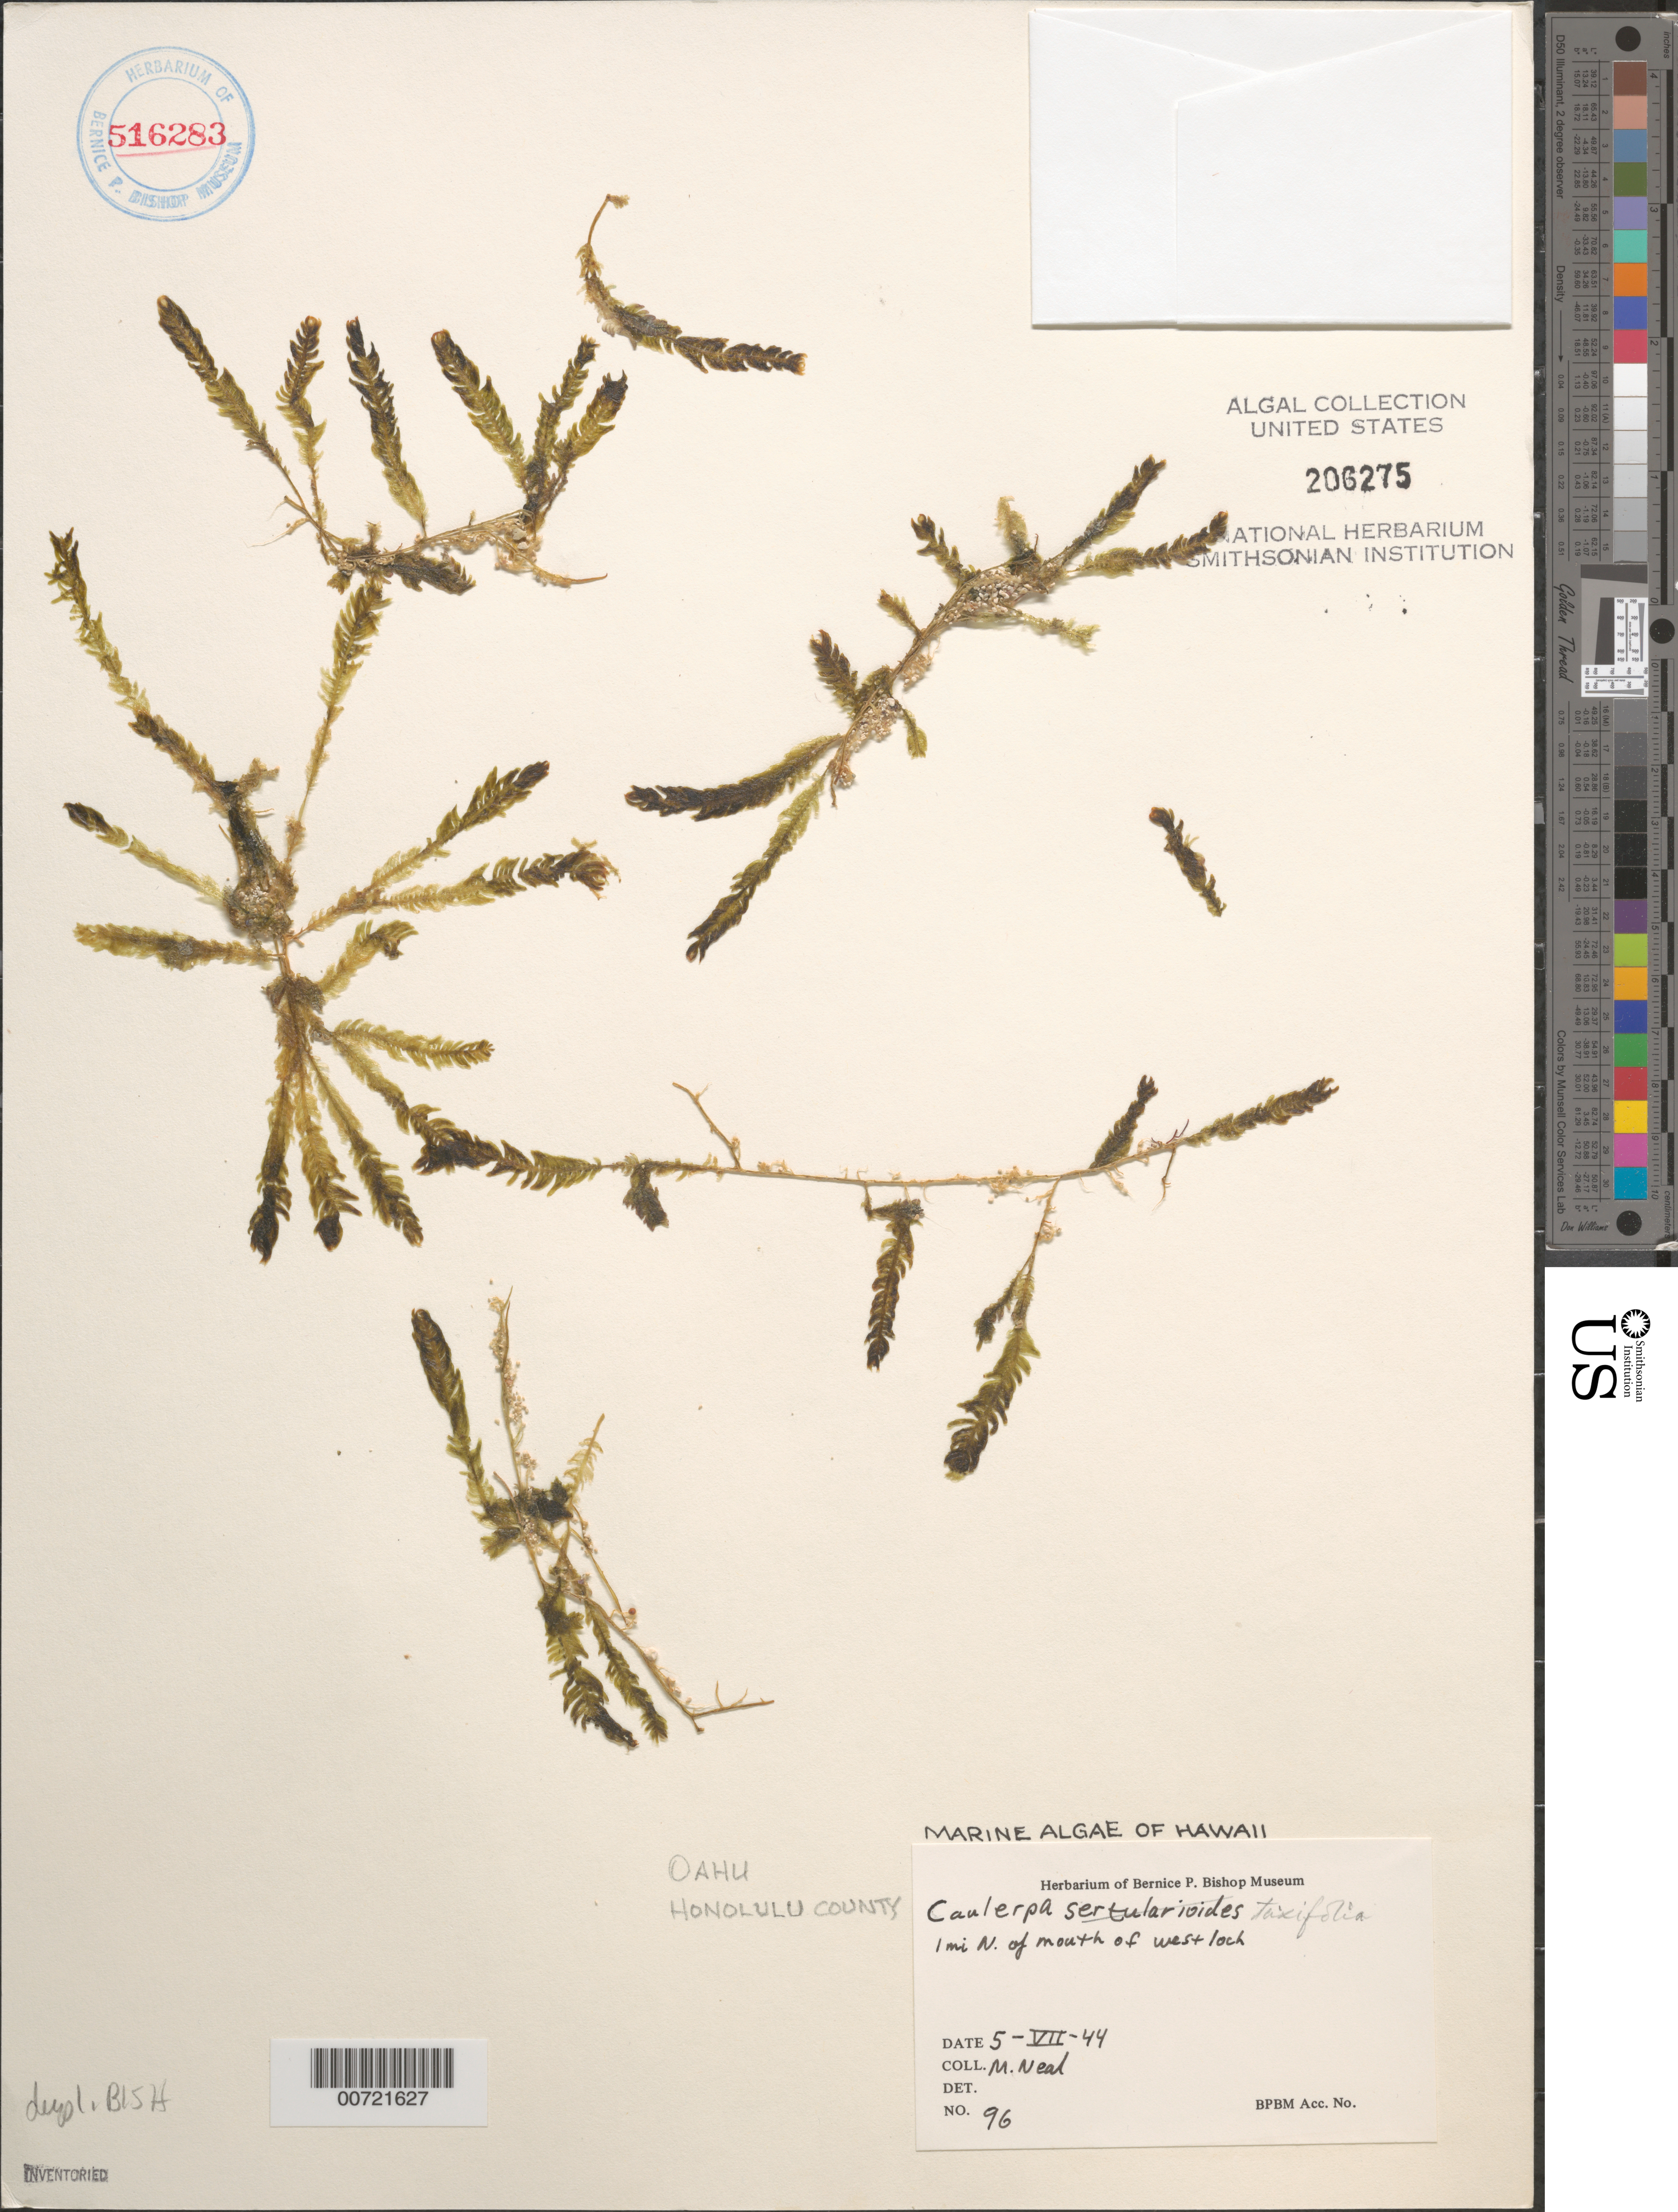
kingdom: Plantae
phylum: Chlorophyta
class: Ulvophyceae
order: Bryopsidales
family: Caulerpaceae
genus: Caulerpa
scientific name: Caulerpa taxifolia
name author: (M. Vahl) C. Agardh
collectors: M. Neal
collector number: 96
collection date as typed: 05 Jul 1944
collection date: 1944-07-05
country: United States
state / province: Hawaii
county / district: Honolulu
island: Oahu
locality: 1 mile north of West Loch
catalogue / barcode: US 206275